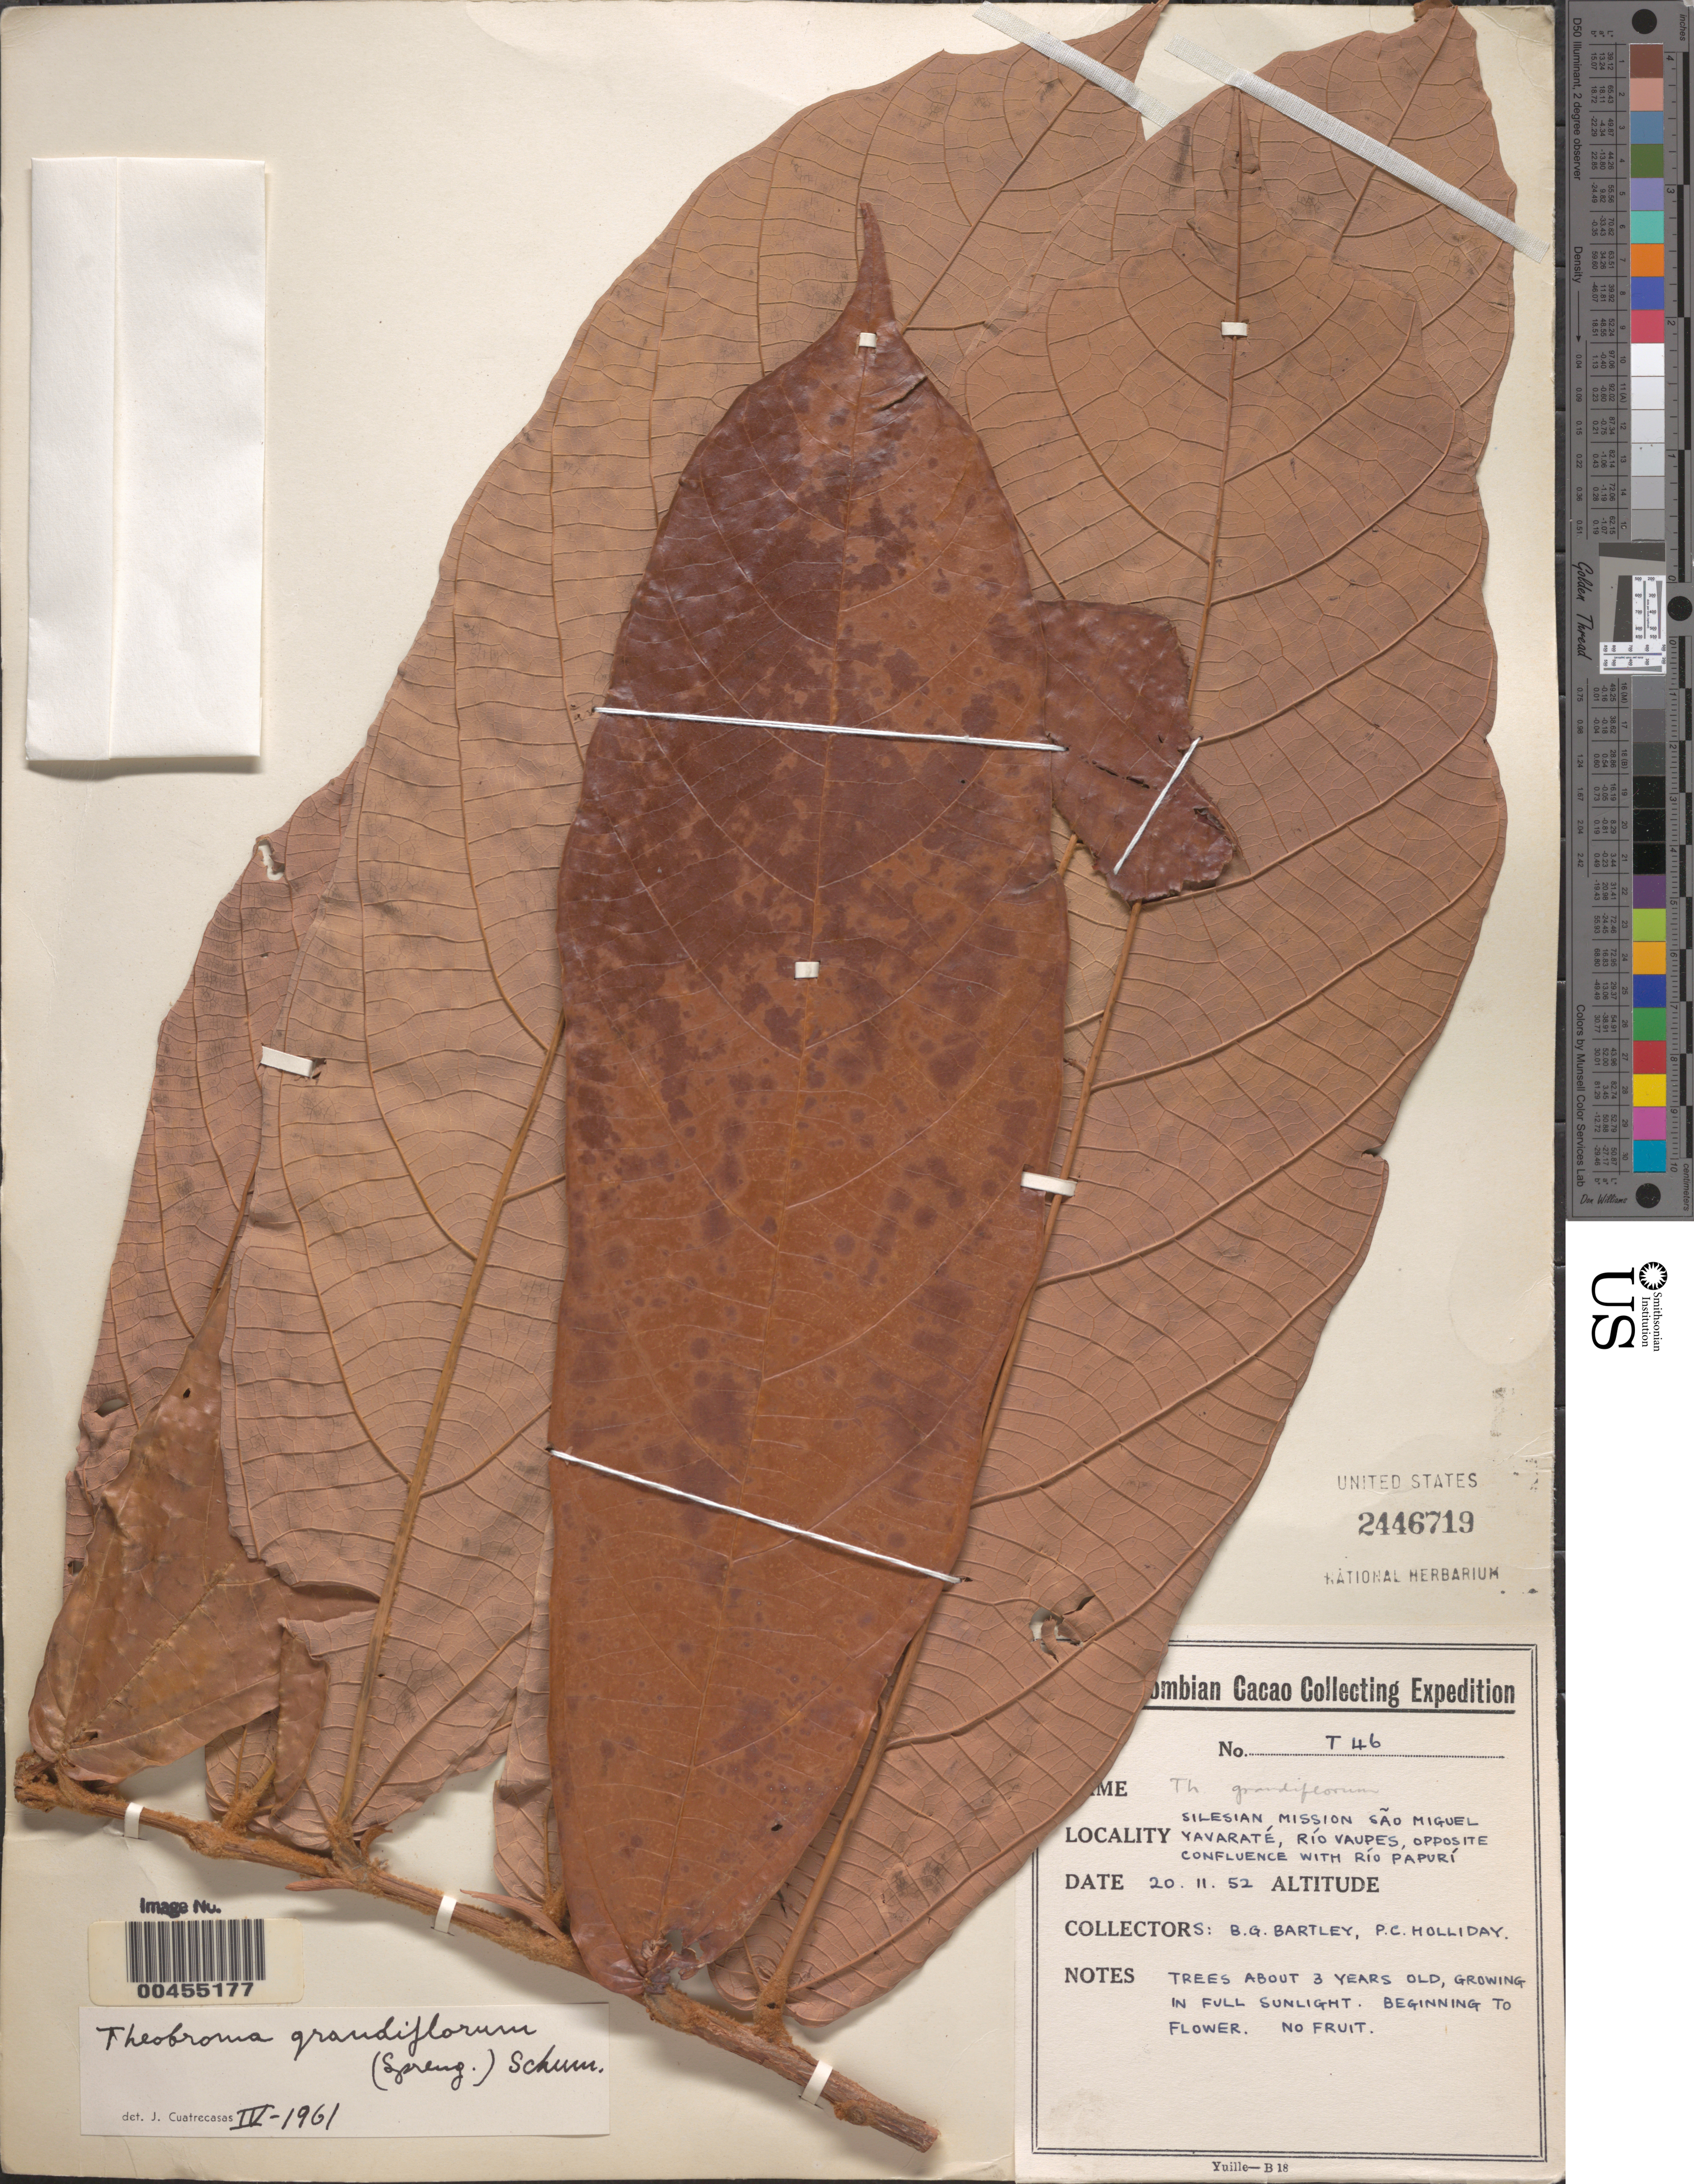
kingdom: Plantae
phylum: Tracheophyta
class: Magnoliopsida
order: Malvales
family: Malvaceae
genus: Theobroma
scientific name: Theobroma grandiflorum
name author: (Willd. ex Spreng.) K. Schum.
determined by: Cuatrecasas, J.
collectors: B. Bartley & P. C. Holliday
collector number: T46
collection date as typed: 20 Nov 1952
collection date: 1952-11-20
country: Brazil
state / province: Amazonas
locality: Silesian Mission Sao Miguel Yavaraté, Río Vaupes, opposite confluence with Río Papurí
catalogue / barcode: US 2446719